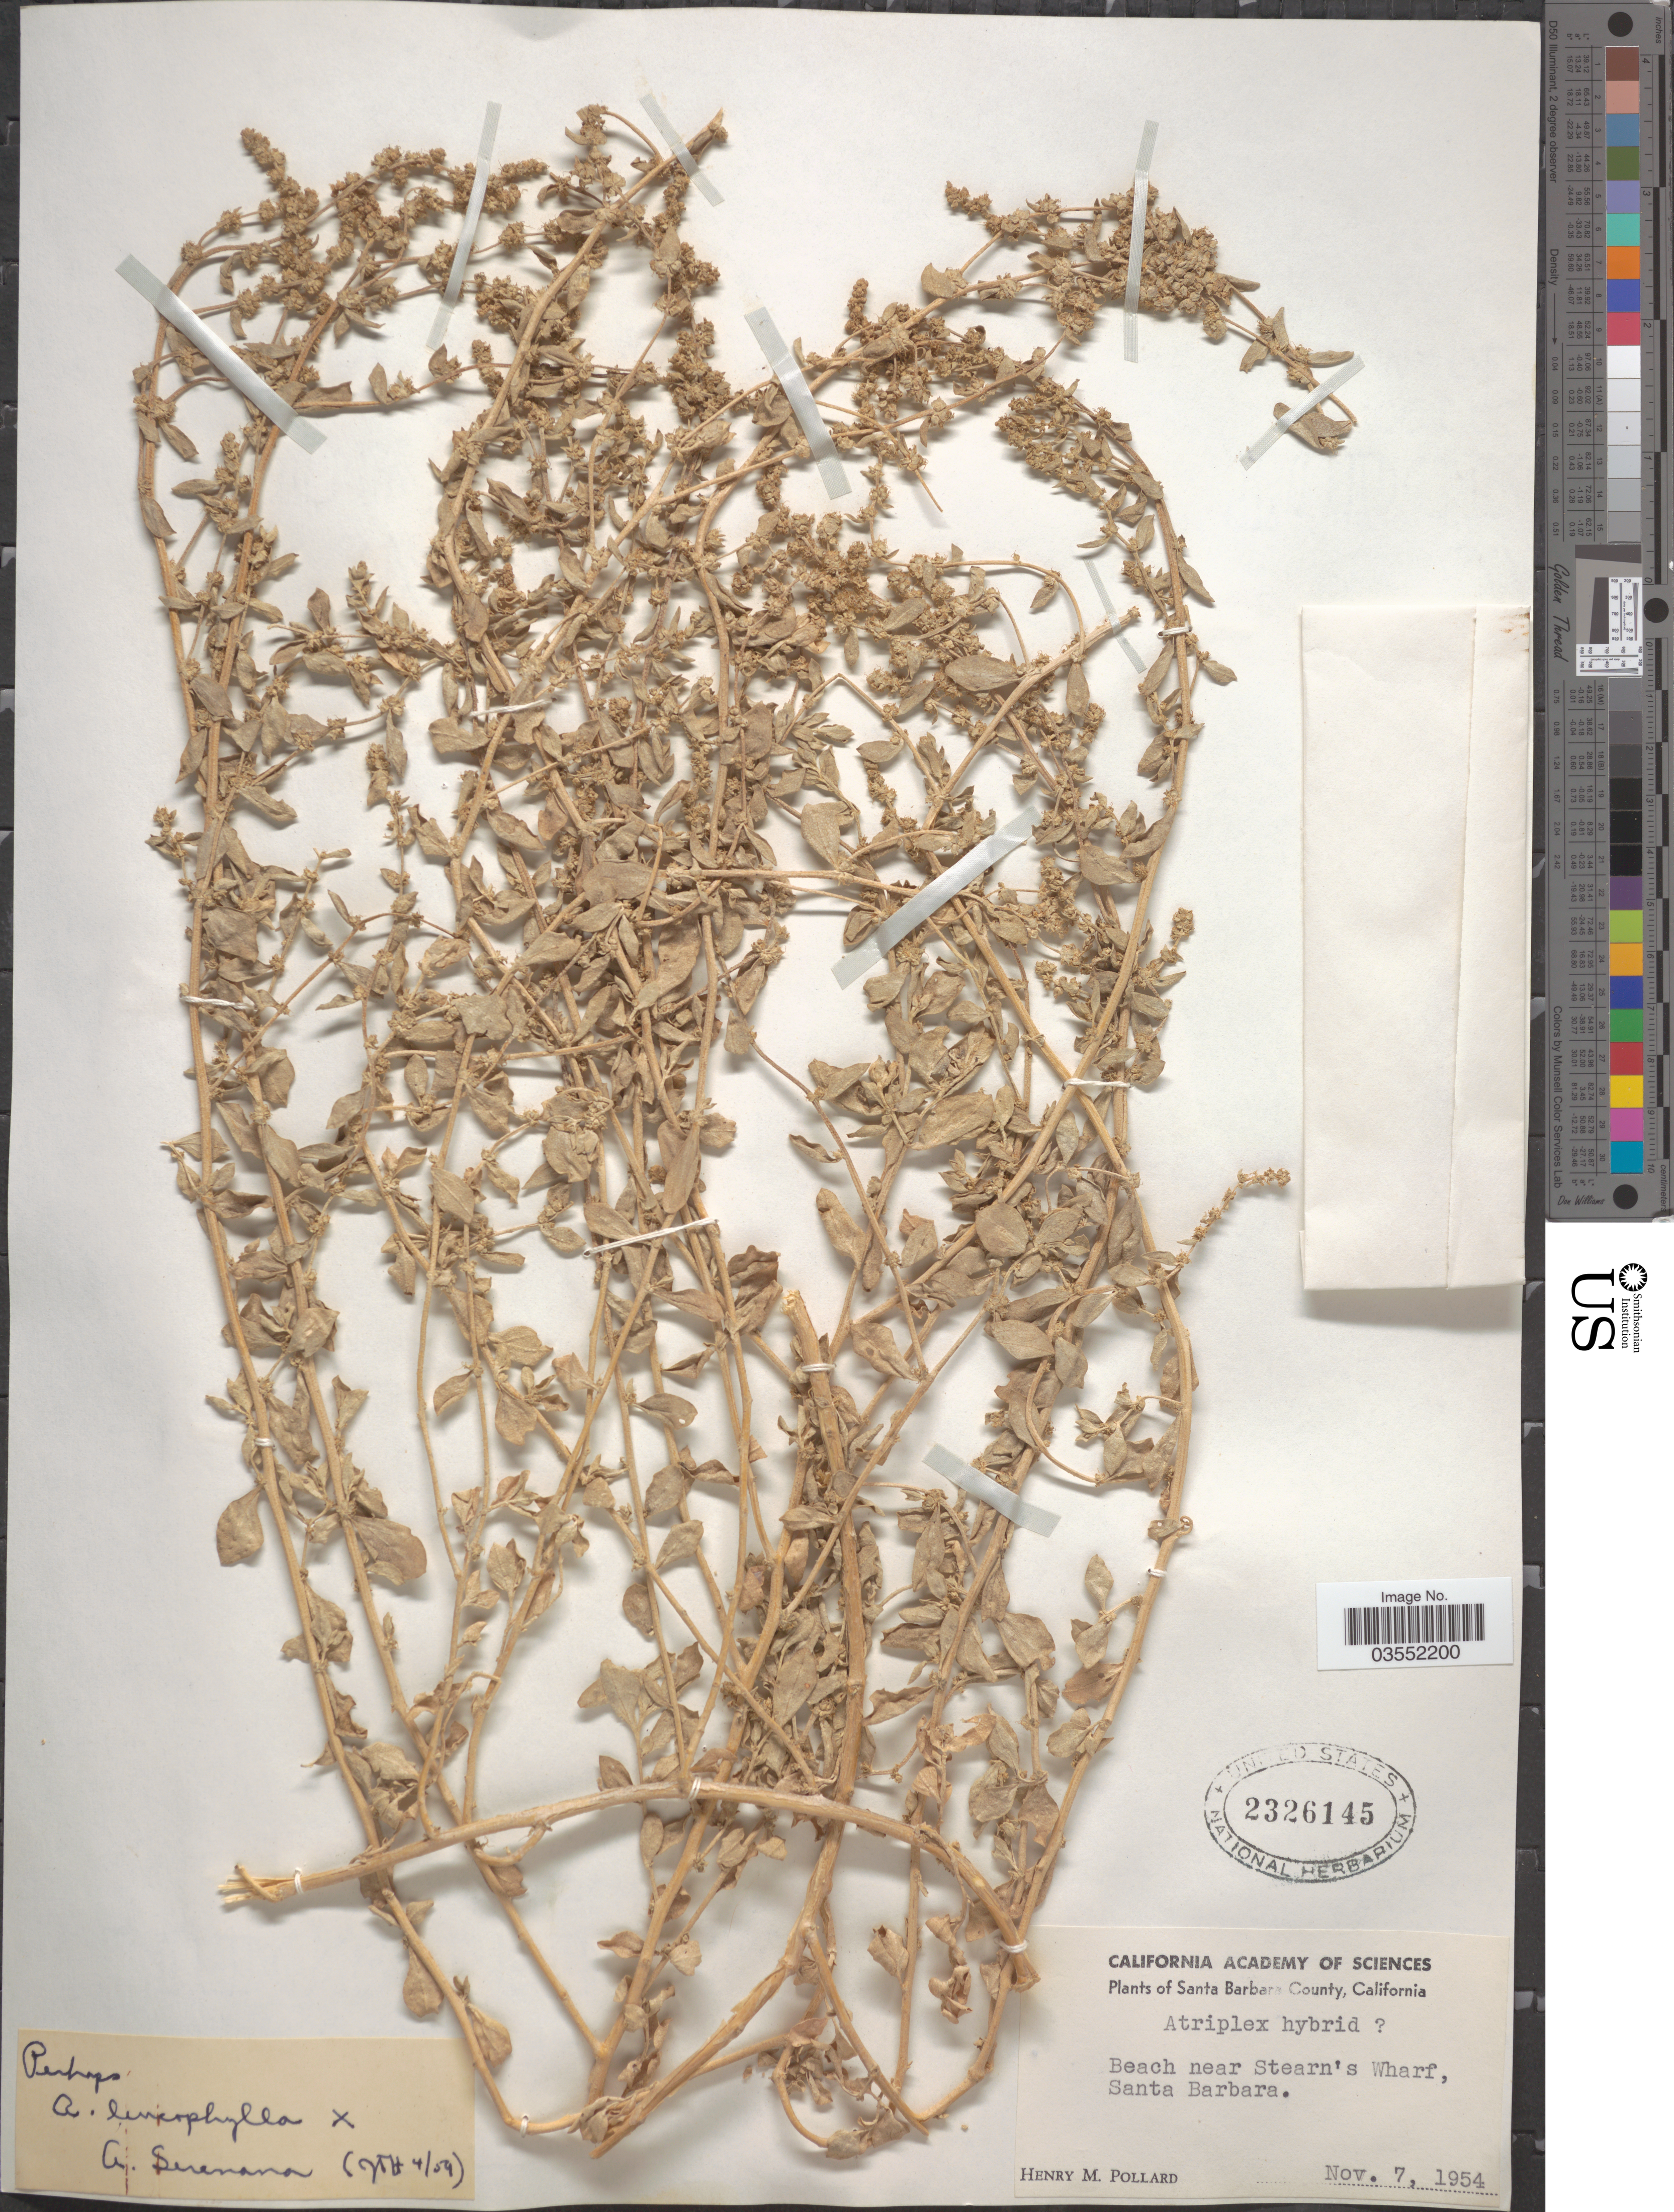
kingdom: Plantae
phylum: Tracheophyta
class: Magnoliopsida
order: Caryophyllales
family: Amaranthaceae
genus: Atriplex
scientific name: Atriplex leucophylla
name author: (Moq.) D. Dietr.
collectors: H. M. Pollard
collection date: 1954-11-07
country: United States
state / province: California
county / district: Santa Barbara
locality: Santa Barbara County. Beach near Stearn's Wharf, Santa Barbara.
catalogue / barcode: US 2326145